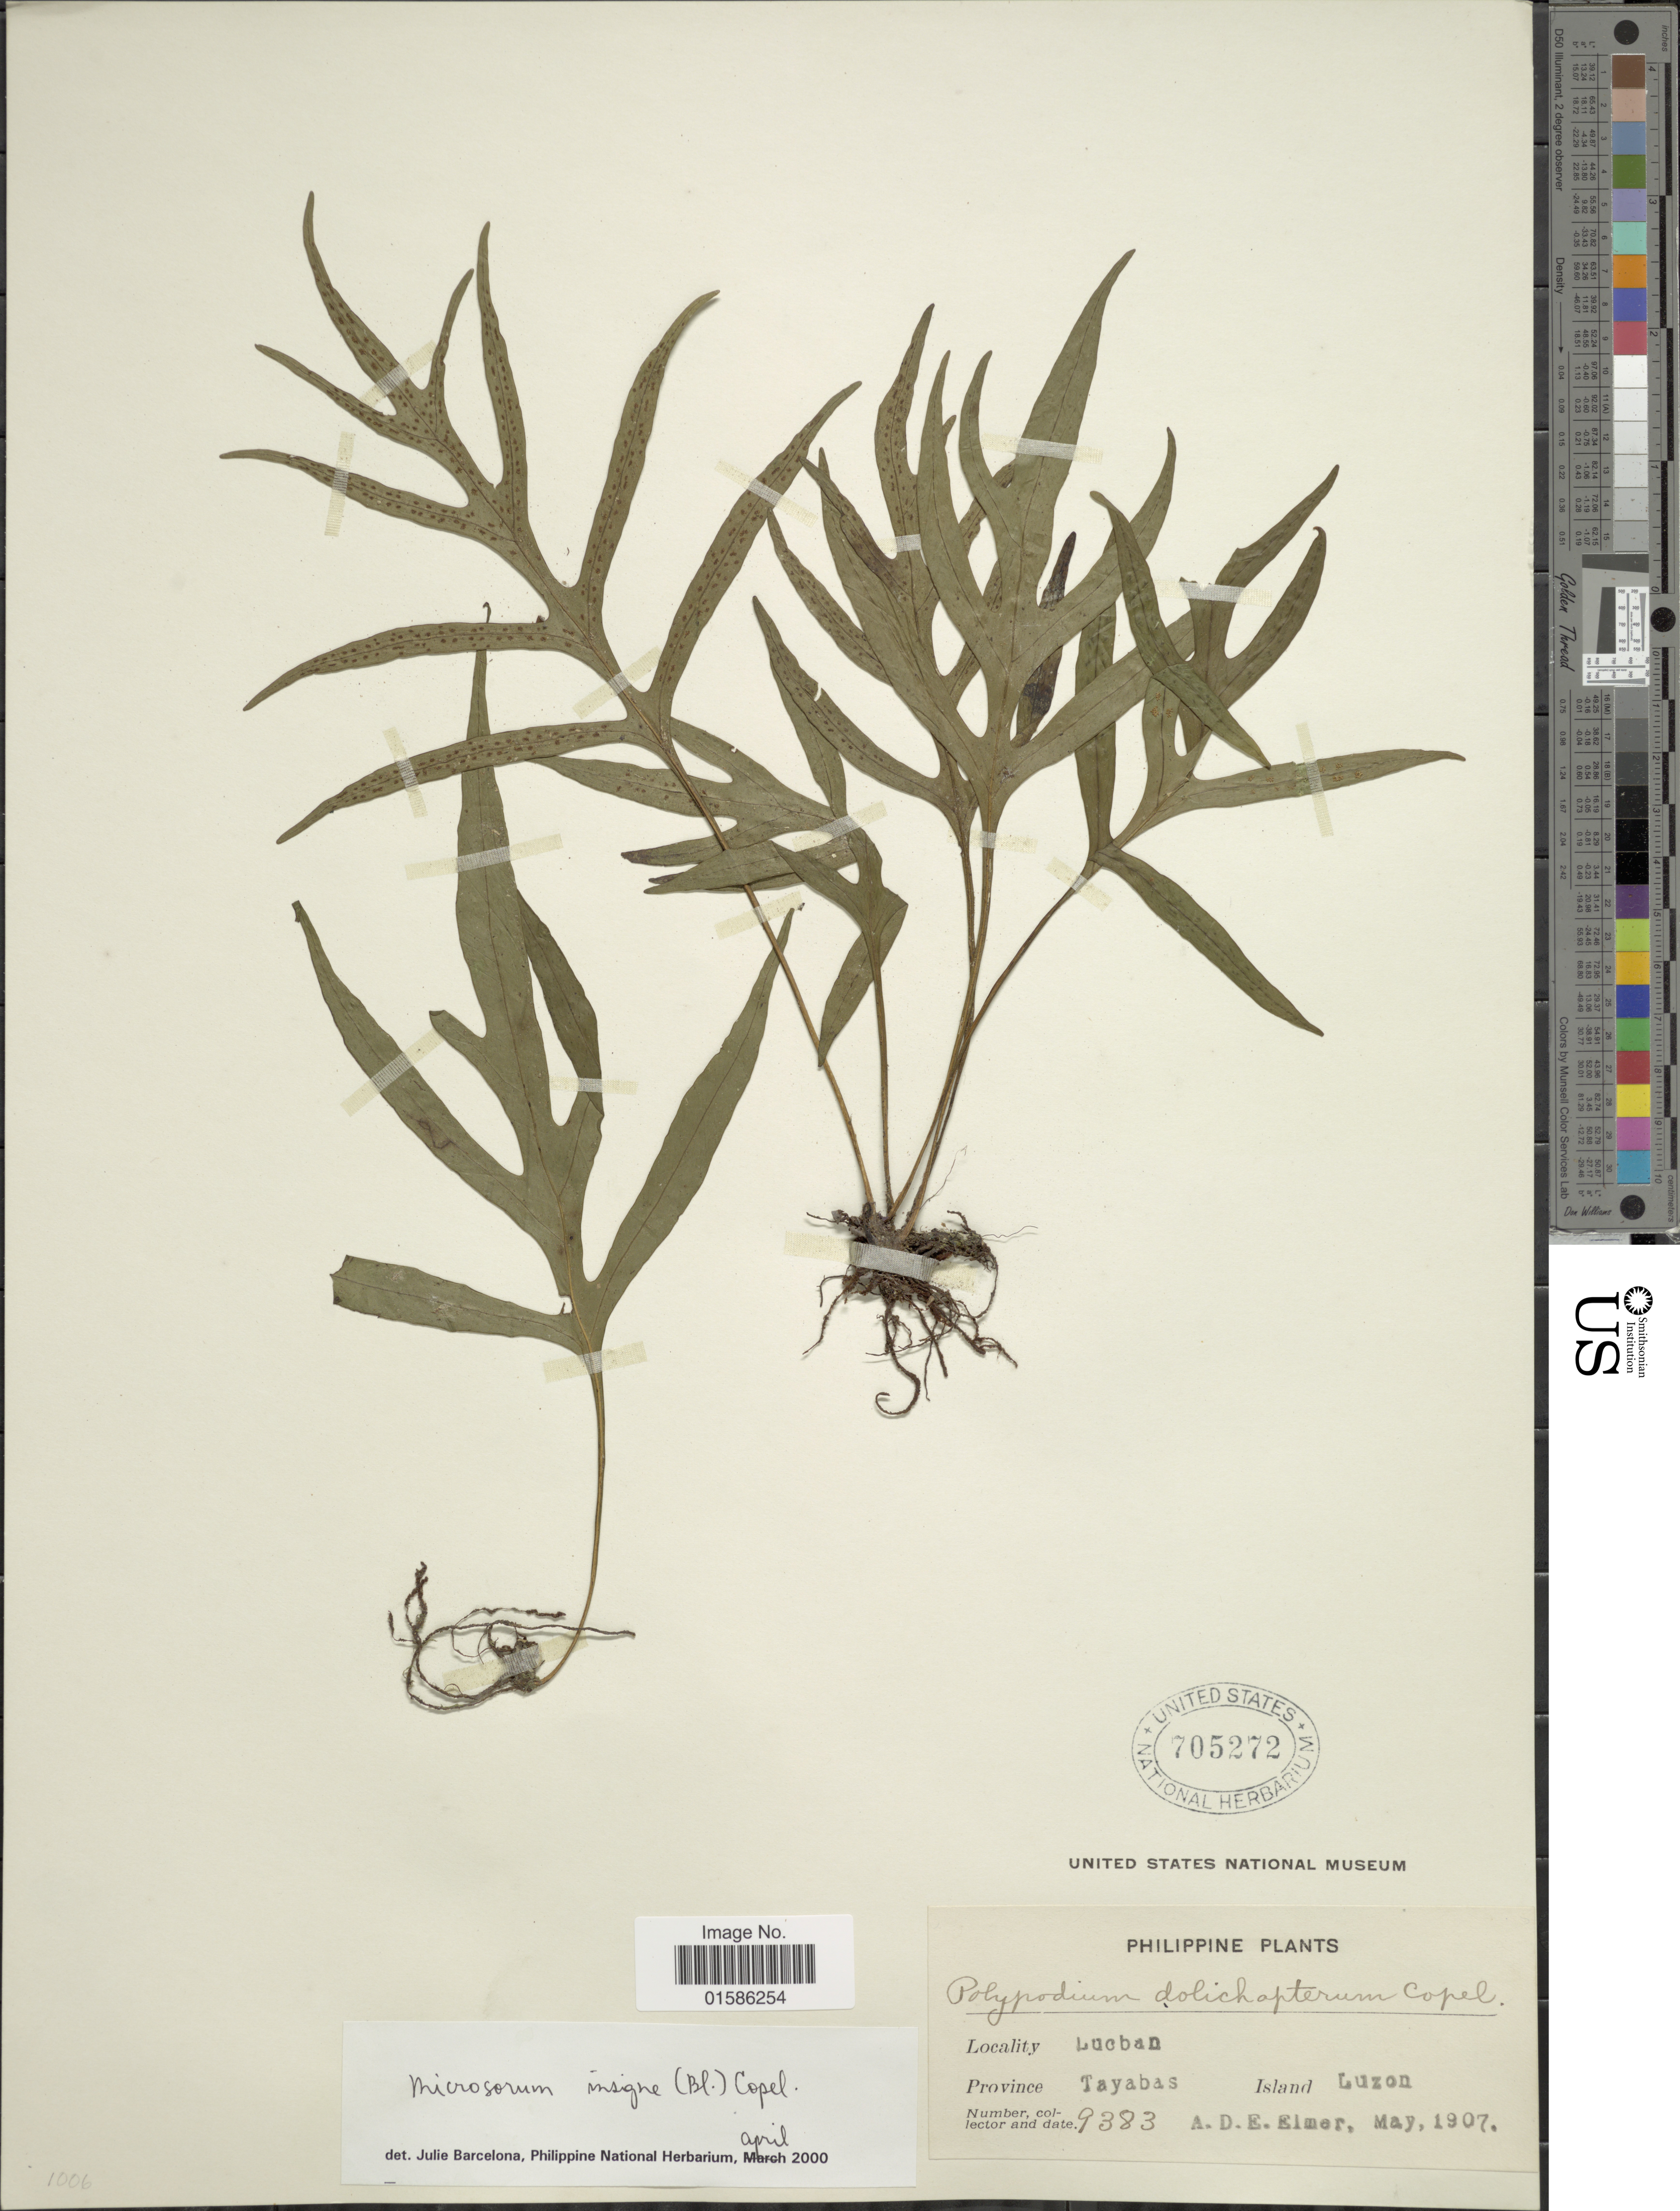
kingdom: Plantae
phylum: Tracheophyta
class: Polypodiopsida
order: Polypodiales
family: Polypodiaceae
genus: Microsorum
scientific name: Microsorum insigne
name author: (Blume) Copel.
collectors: A. D. E. Elmer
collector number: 9383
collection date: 1907-05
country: Philippines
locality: Lucban, Province Tayabas, Island Luzon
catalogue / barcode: US 705272